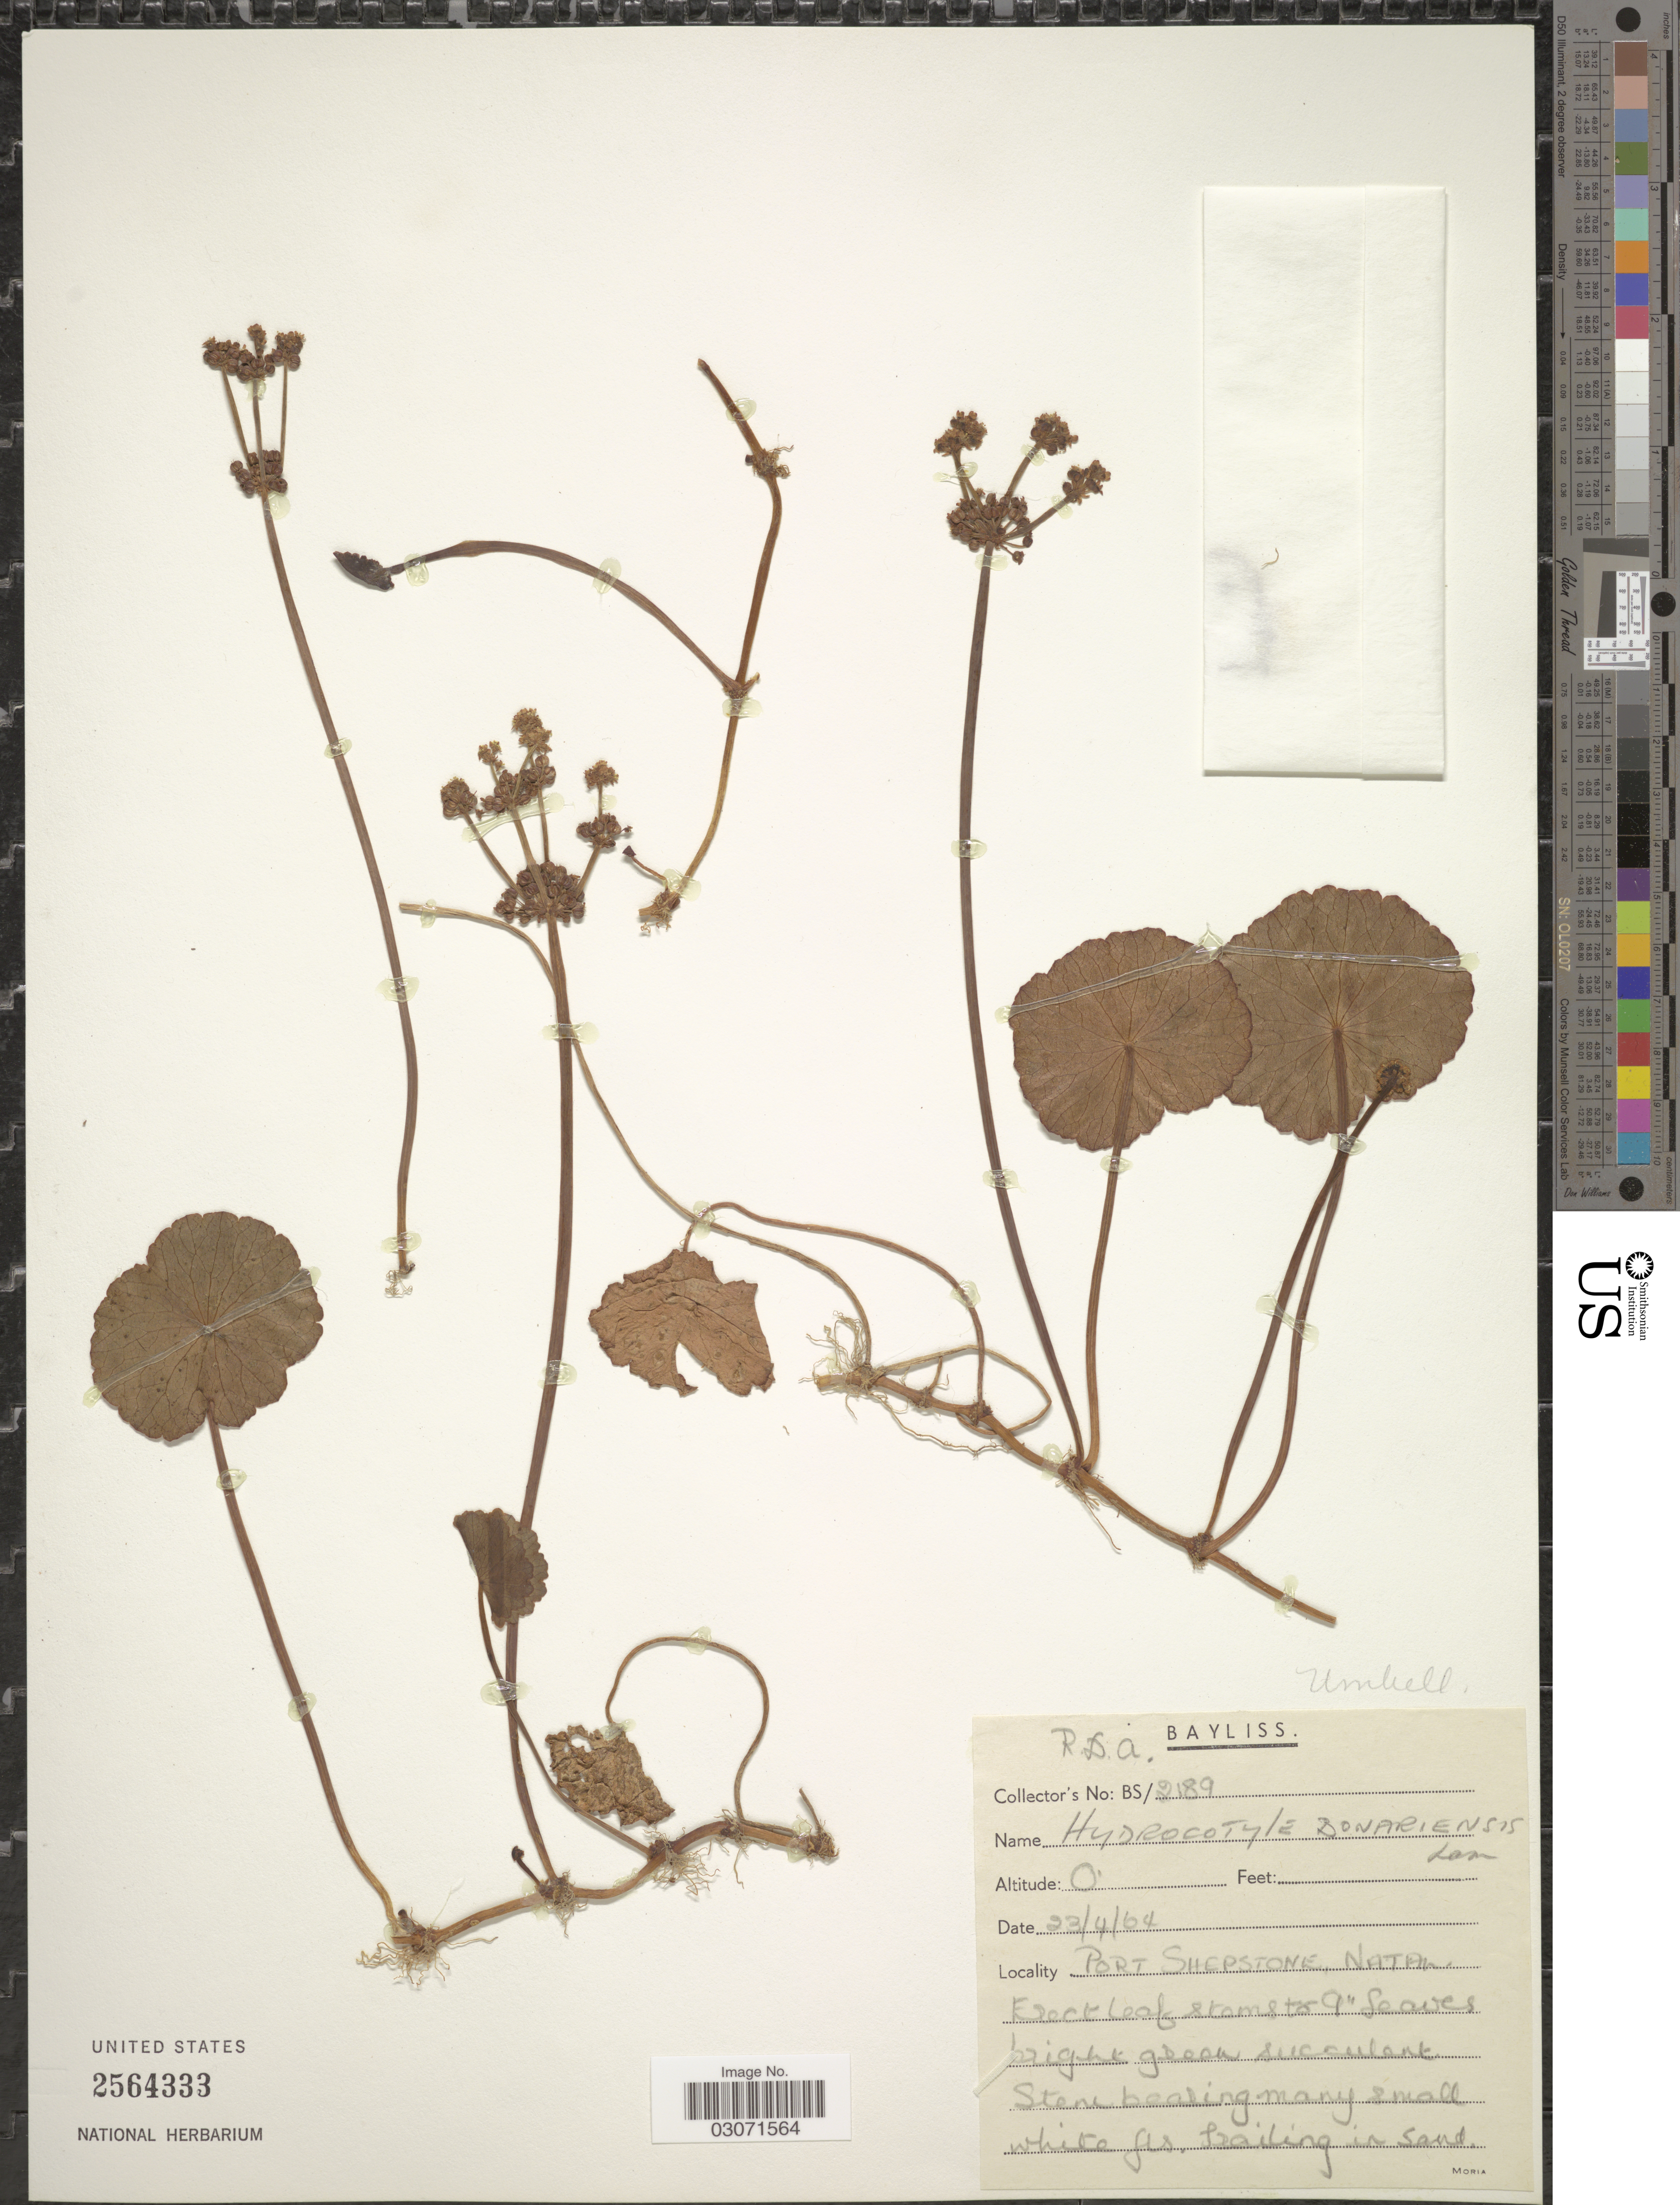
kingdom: Plantae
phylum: Tracheophyta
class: Magnoliopsida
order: Apiales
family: Araliaceae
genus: Hydrocotyle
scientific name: Hydrocotyle bonariensis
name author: Lam.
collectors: R. Bayliss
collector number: BS/2189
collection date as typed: Transcribed d/m/y: 23/4/64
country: South Africa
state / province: KwaZulu-Natal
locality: Port Shepstone, Natal.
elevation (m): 0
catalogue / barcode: US 2564333